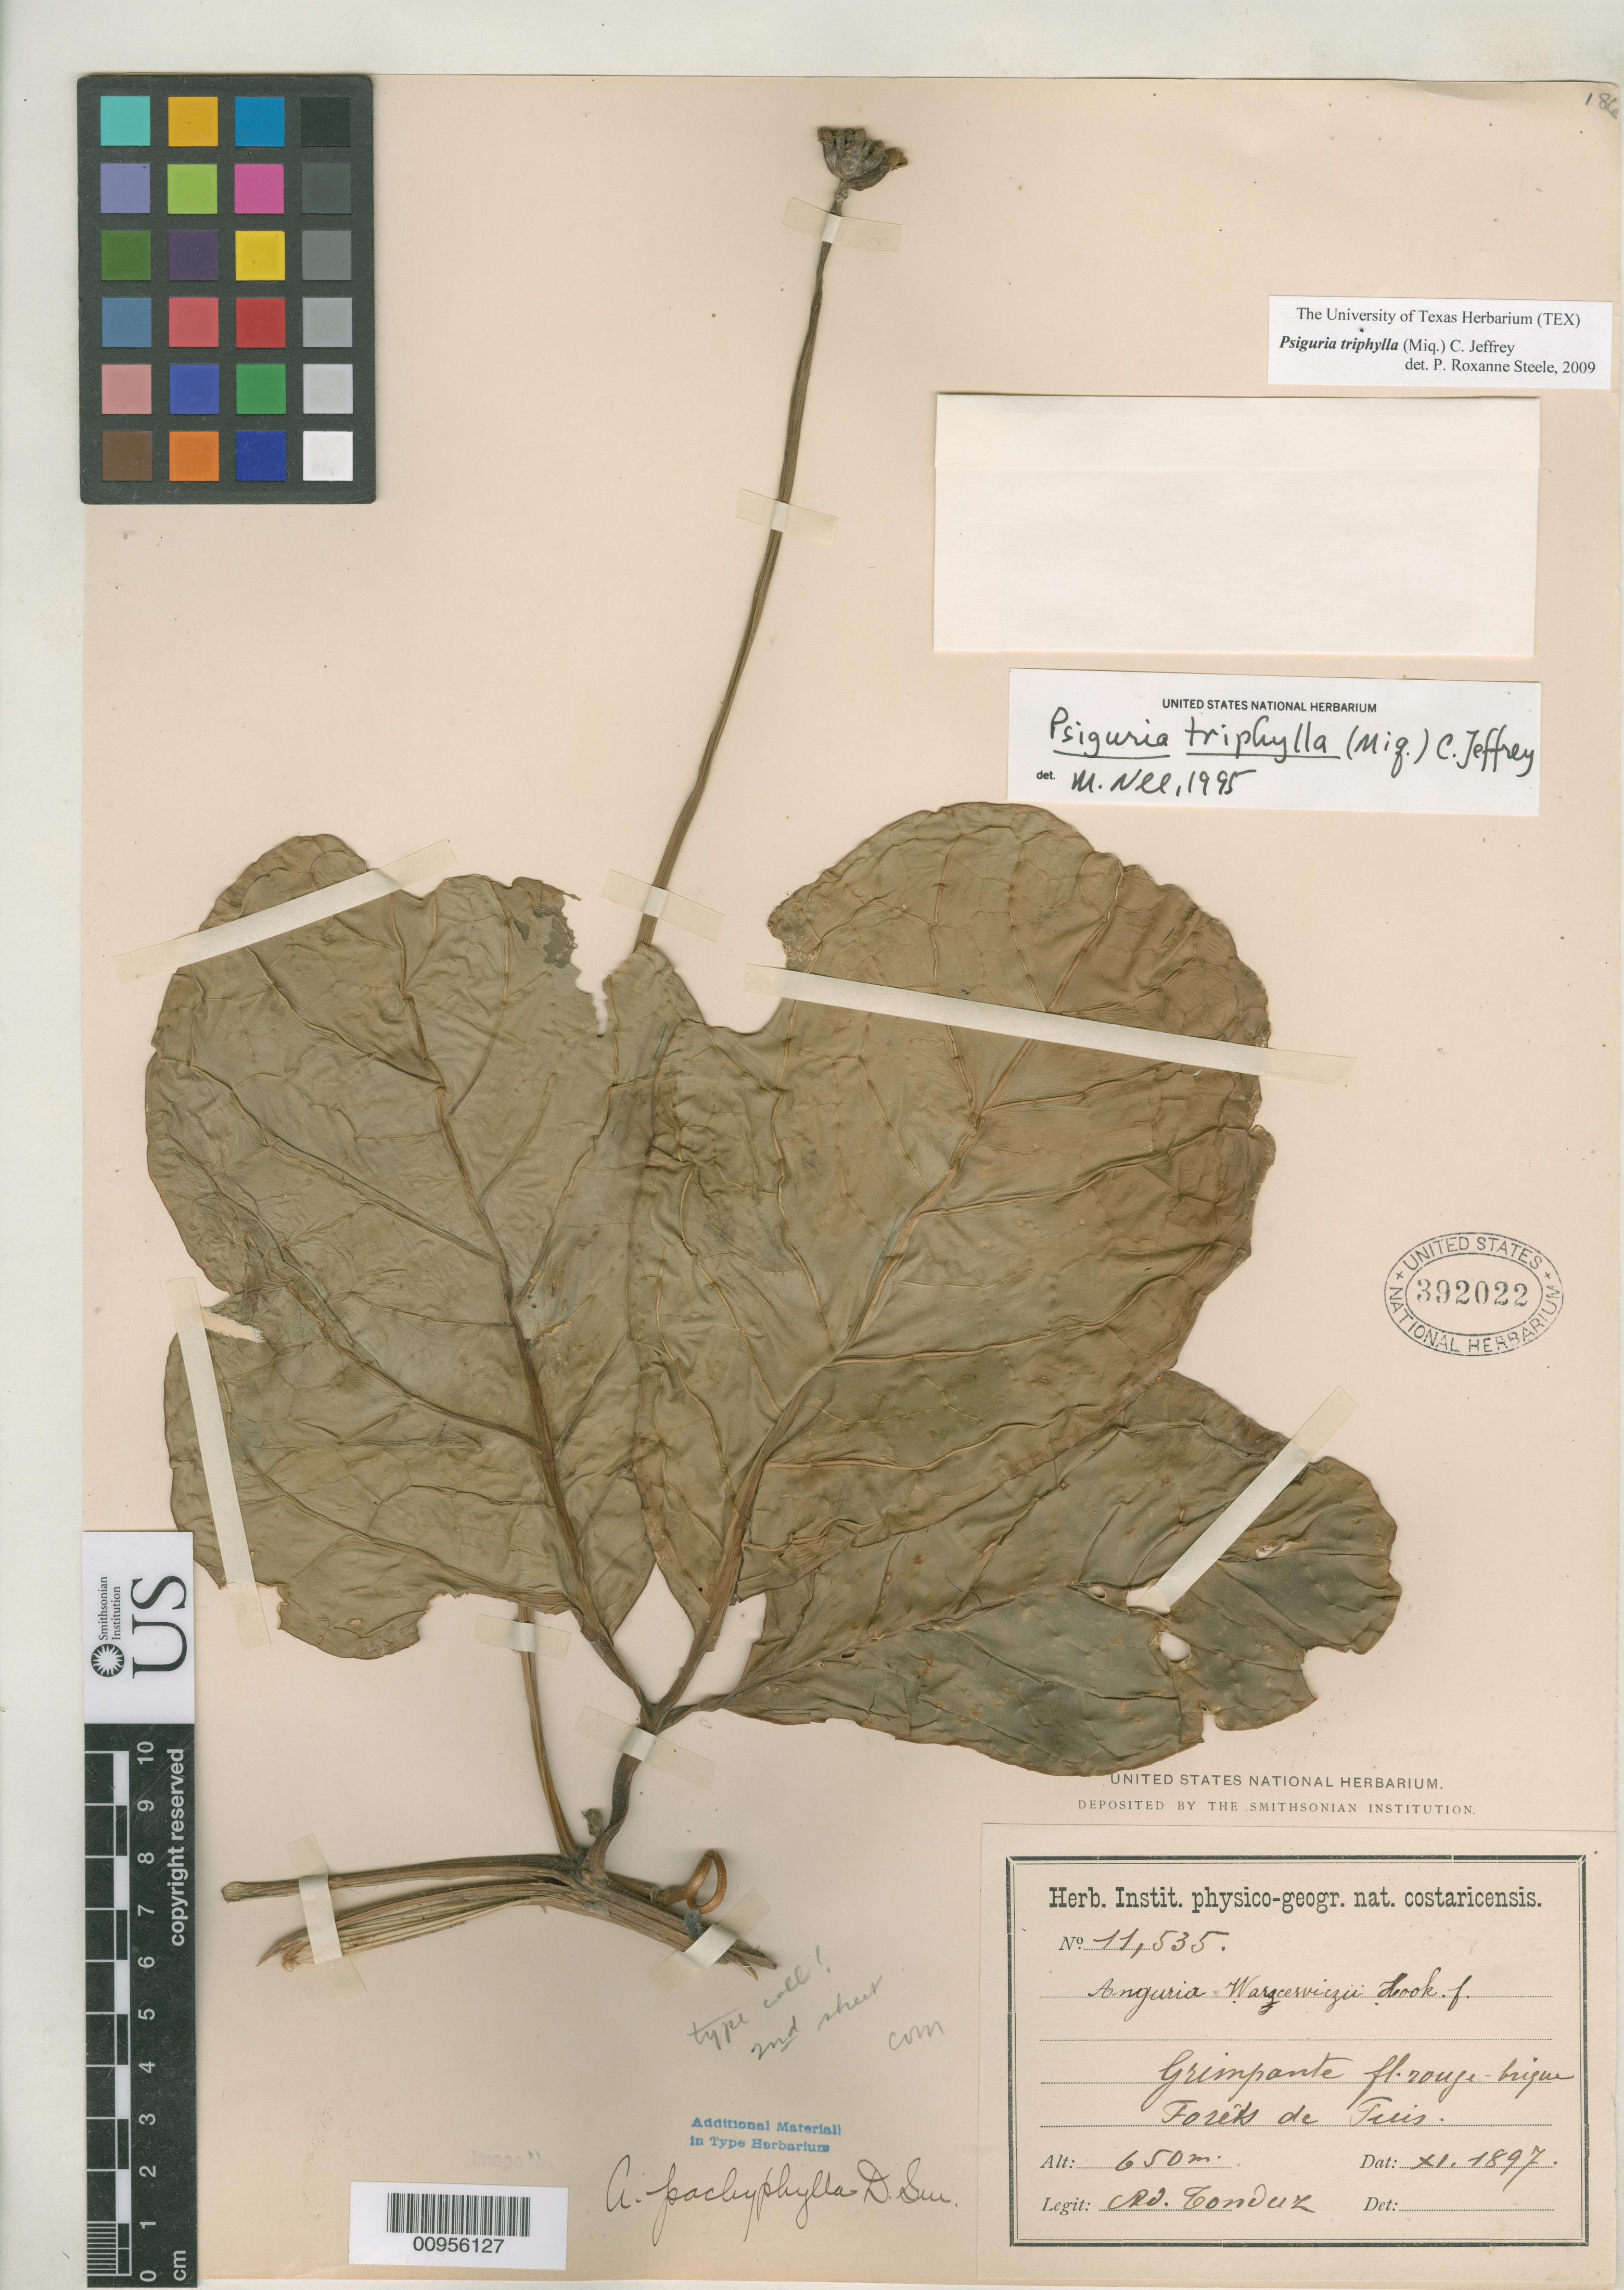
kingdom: Plantae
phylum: Tracheophyta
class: Magnoliopsida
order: Cucurbitales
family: Cucurbitaceae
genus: Anguria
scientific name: Anguria pachyphylla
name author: Donn. Sm.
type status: Syntype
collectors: A. Tonduz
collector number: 11535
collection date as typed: Nov 1897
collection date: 1897-11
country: Costa Rica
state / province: Cartago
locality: Forêts de Tuis.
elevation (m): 650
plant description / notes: Protologue cites 2 (syntype) collections, Tonduz 11,535 & Tonduz 13,007. Wunderlin (1978, Fl. Panama) cites type as Tonduz 11,535 with "holotype" at US but US has 2 duplicates of this collection. Wunderlin presumably meant the sheet from Donnell Smith's own herbarium (USNH 1393573) but did not indicate as such by citation or annotation.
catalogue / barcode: US 392022